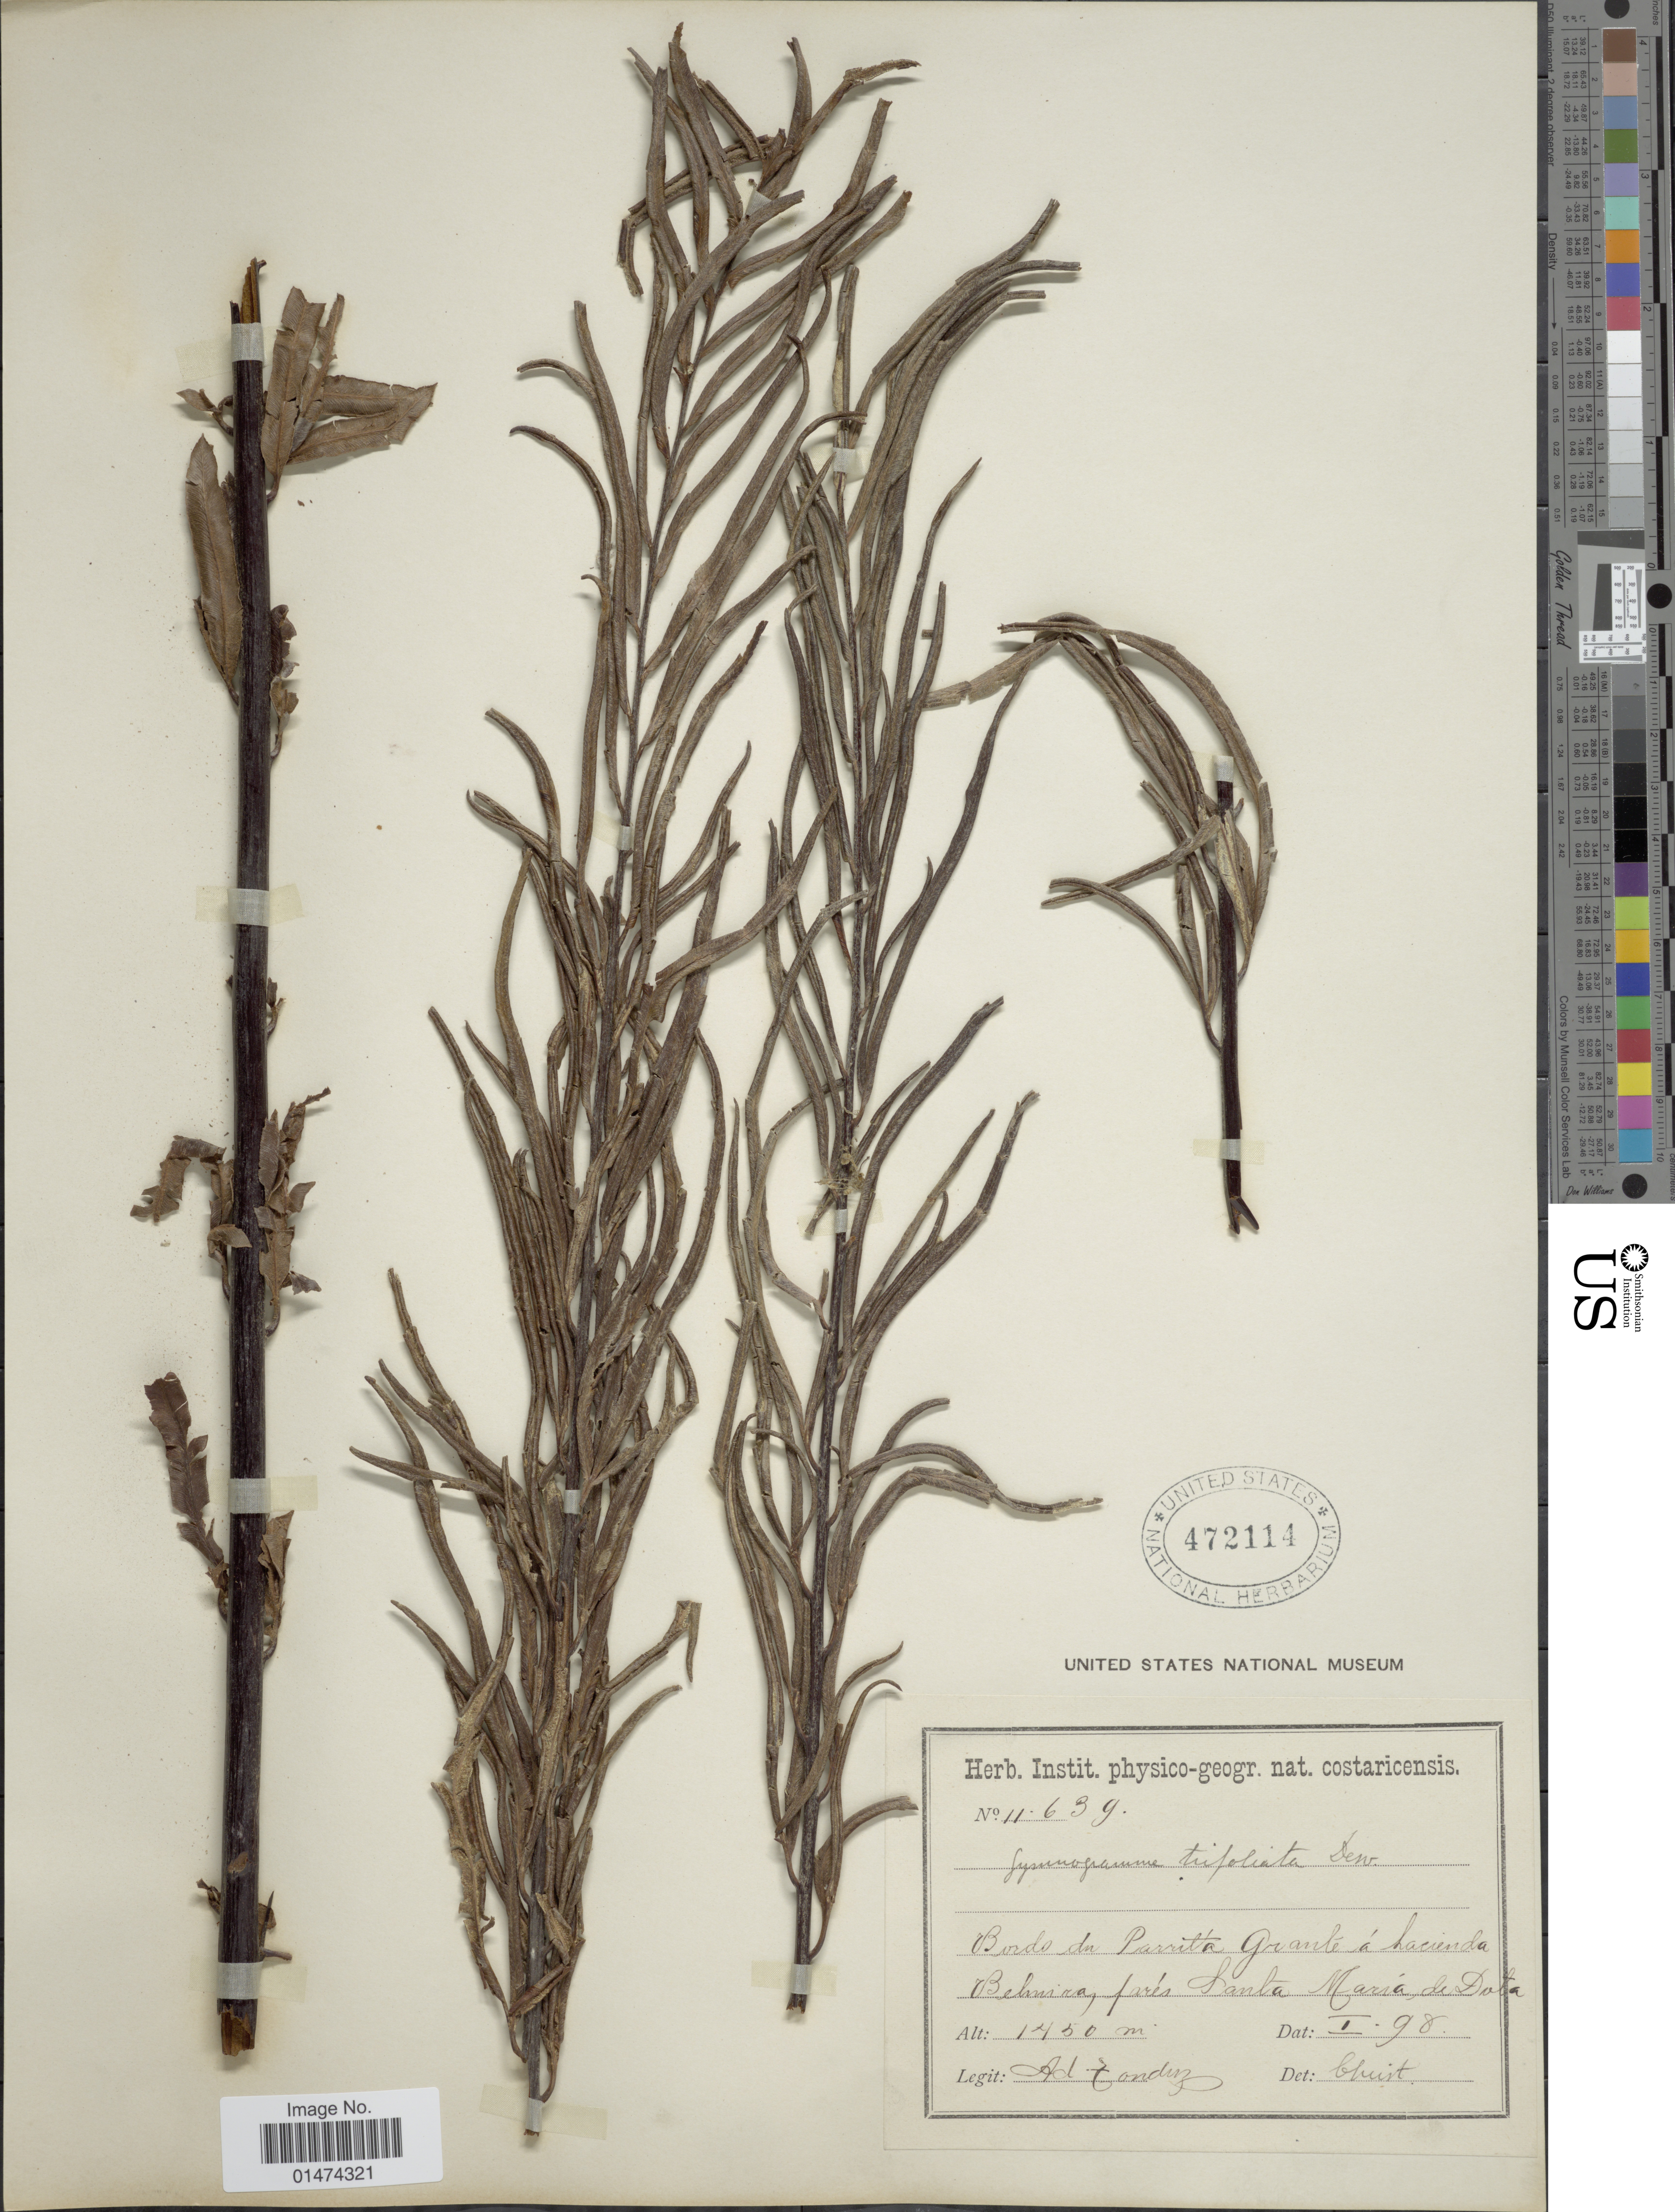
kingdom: Plantae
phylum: Tracheophyta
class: Polypodiopsida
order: Polypodiales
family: Pteridaceae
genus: Pityrogramma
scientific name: Pityrogramma trifoliata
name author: (L.) R.M. Tryon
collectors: A. Tonduz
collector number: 11639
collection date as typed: Transcribed d/m/y: /1/98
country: Costa Rica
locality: Bordo du Parrita Grande a hacienda Belmira pres Santa Maria de Dota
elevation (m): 1450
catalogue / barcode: US 472114